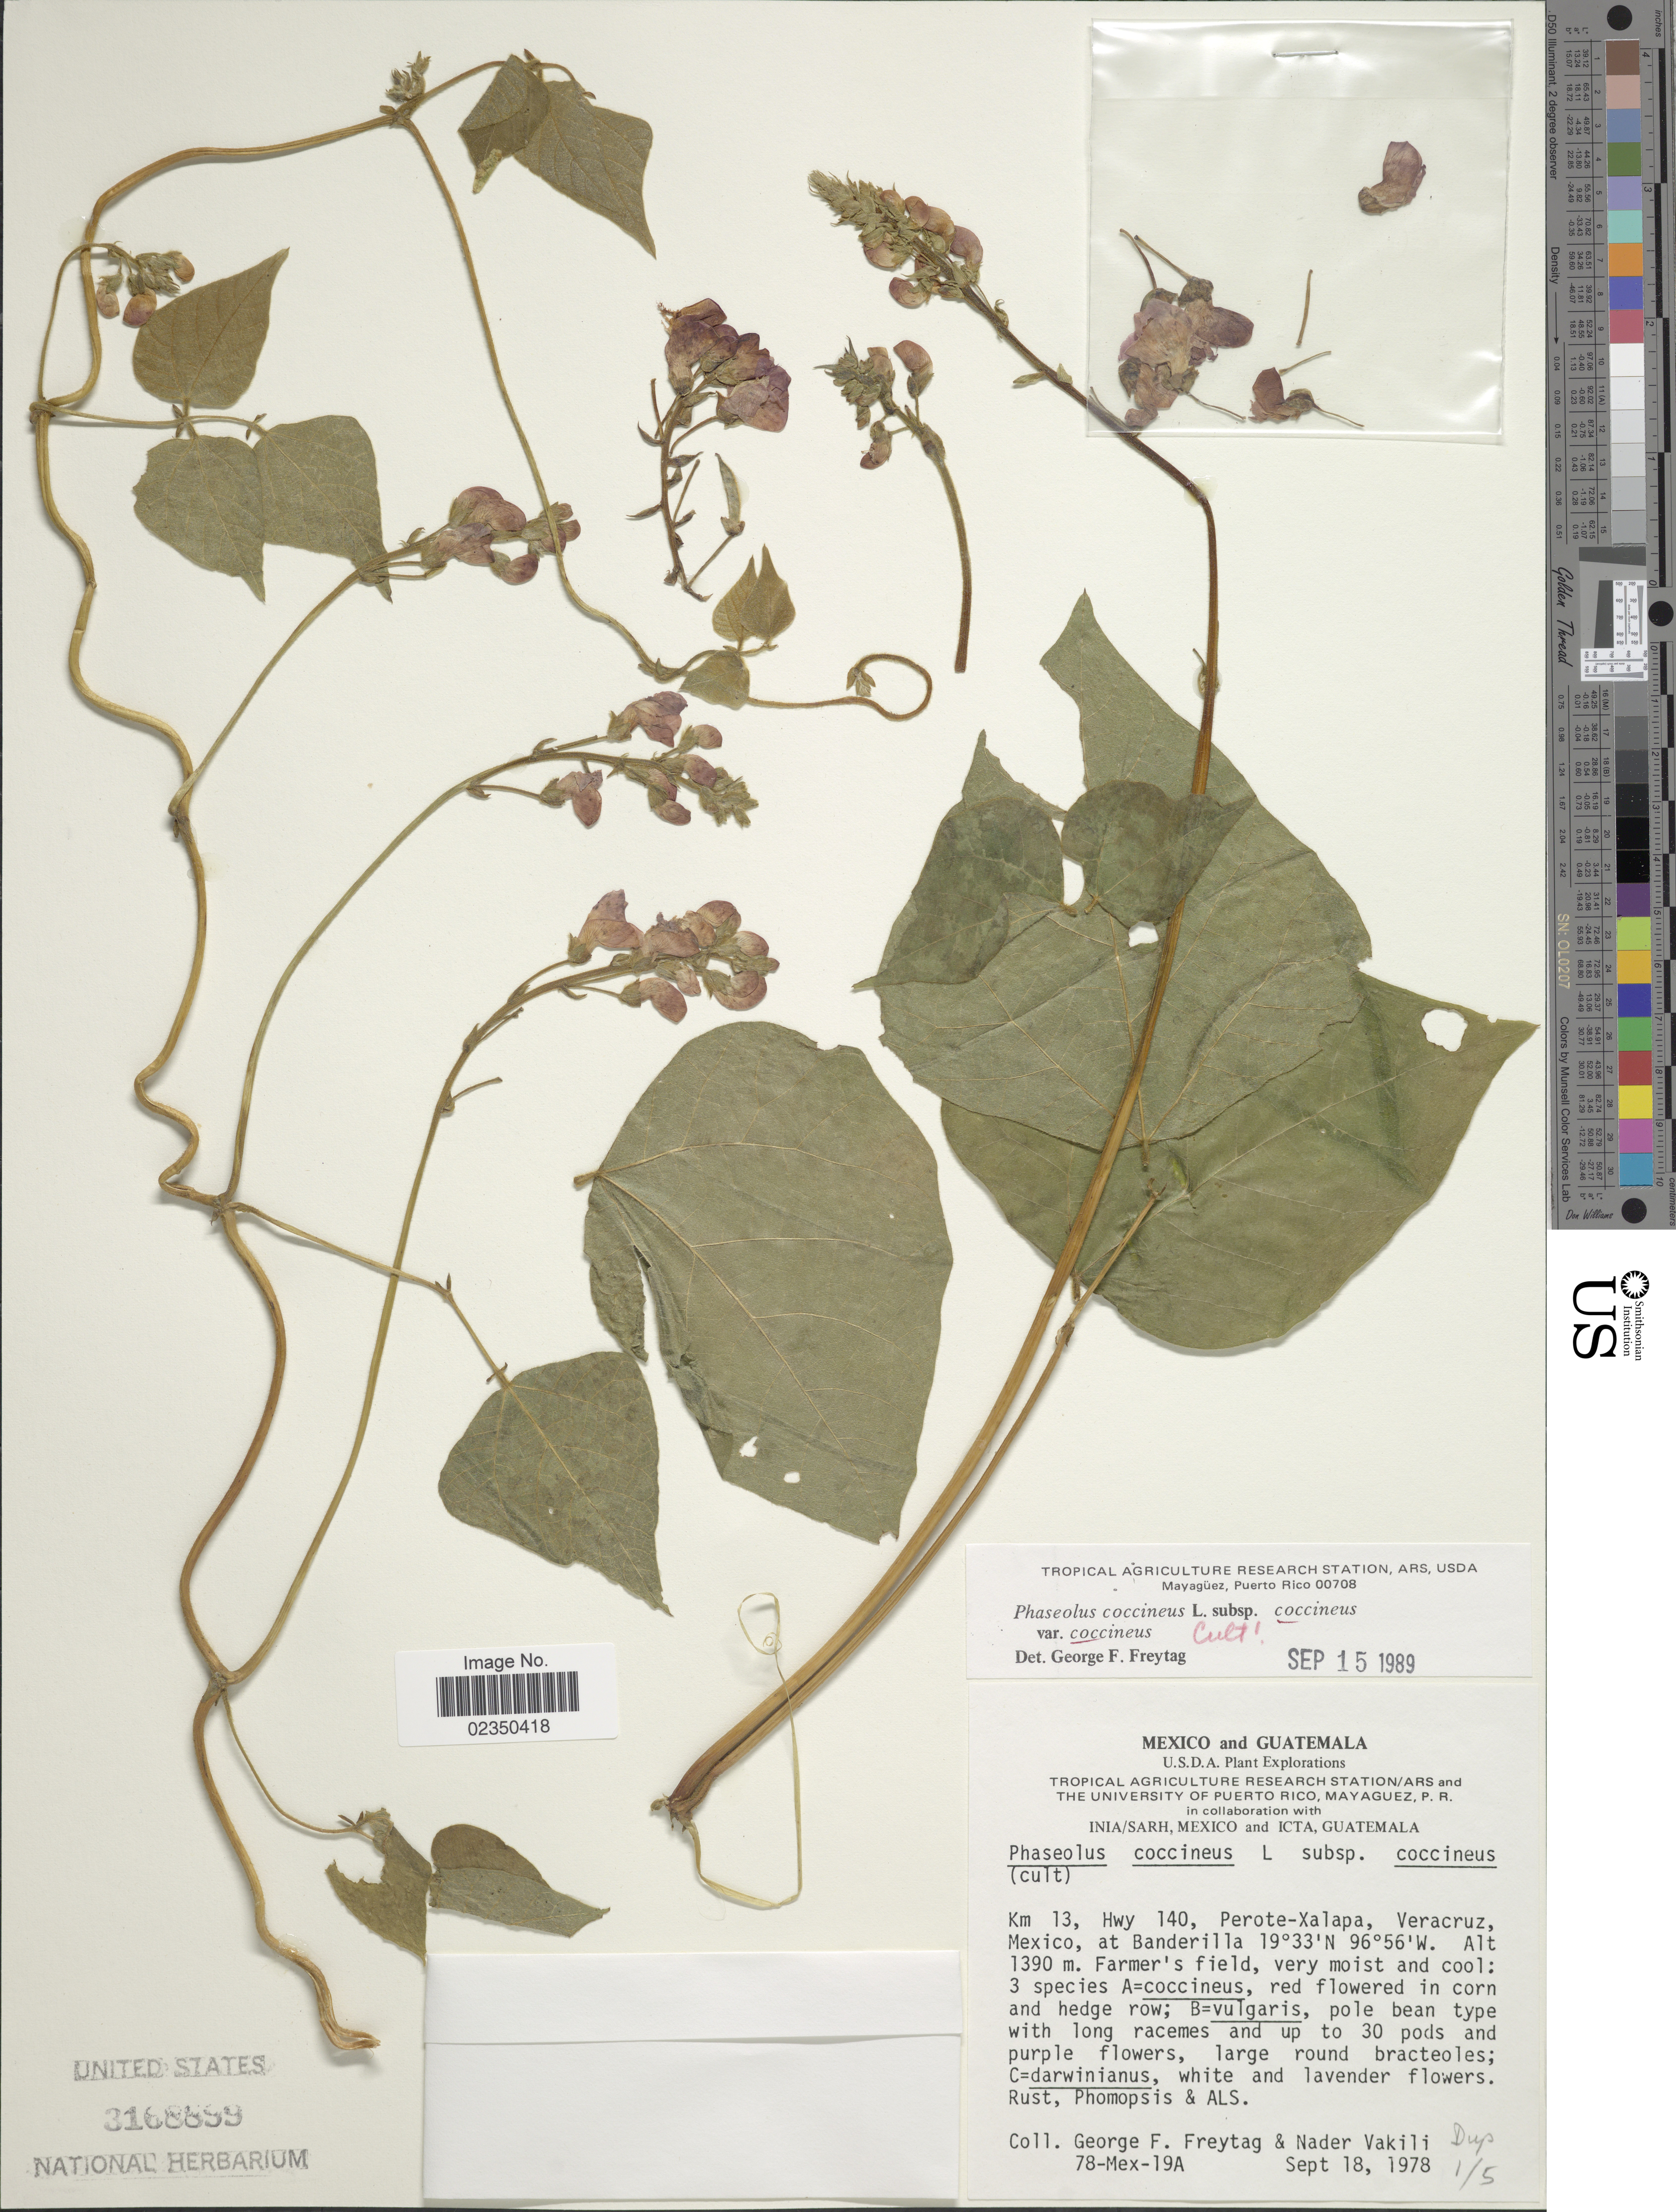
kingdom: Plantae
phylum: Tracheophyta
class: Magnoliopsida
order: Fabales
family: Fabaceae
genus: Phaseolus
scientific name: Phaseolus coccineus var. coccineus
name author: L.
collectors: G. F. Freytag & N. Vakili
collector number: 78-Mex-19A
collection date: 1978-09-18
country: Mexico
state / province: Veracruz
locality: Km 13, Hwy 140, Perote-Xalapa, Veracruz, at Banderilla, Farmer's field.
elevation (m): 1390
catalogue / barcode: US 3168899